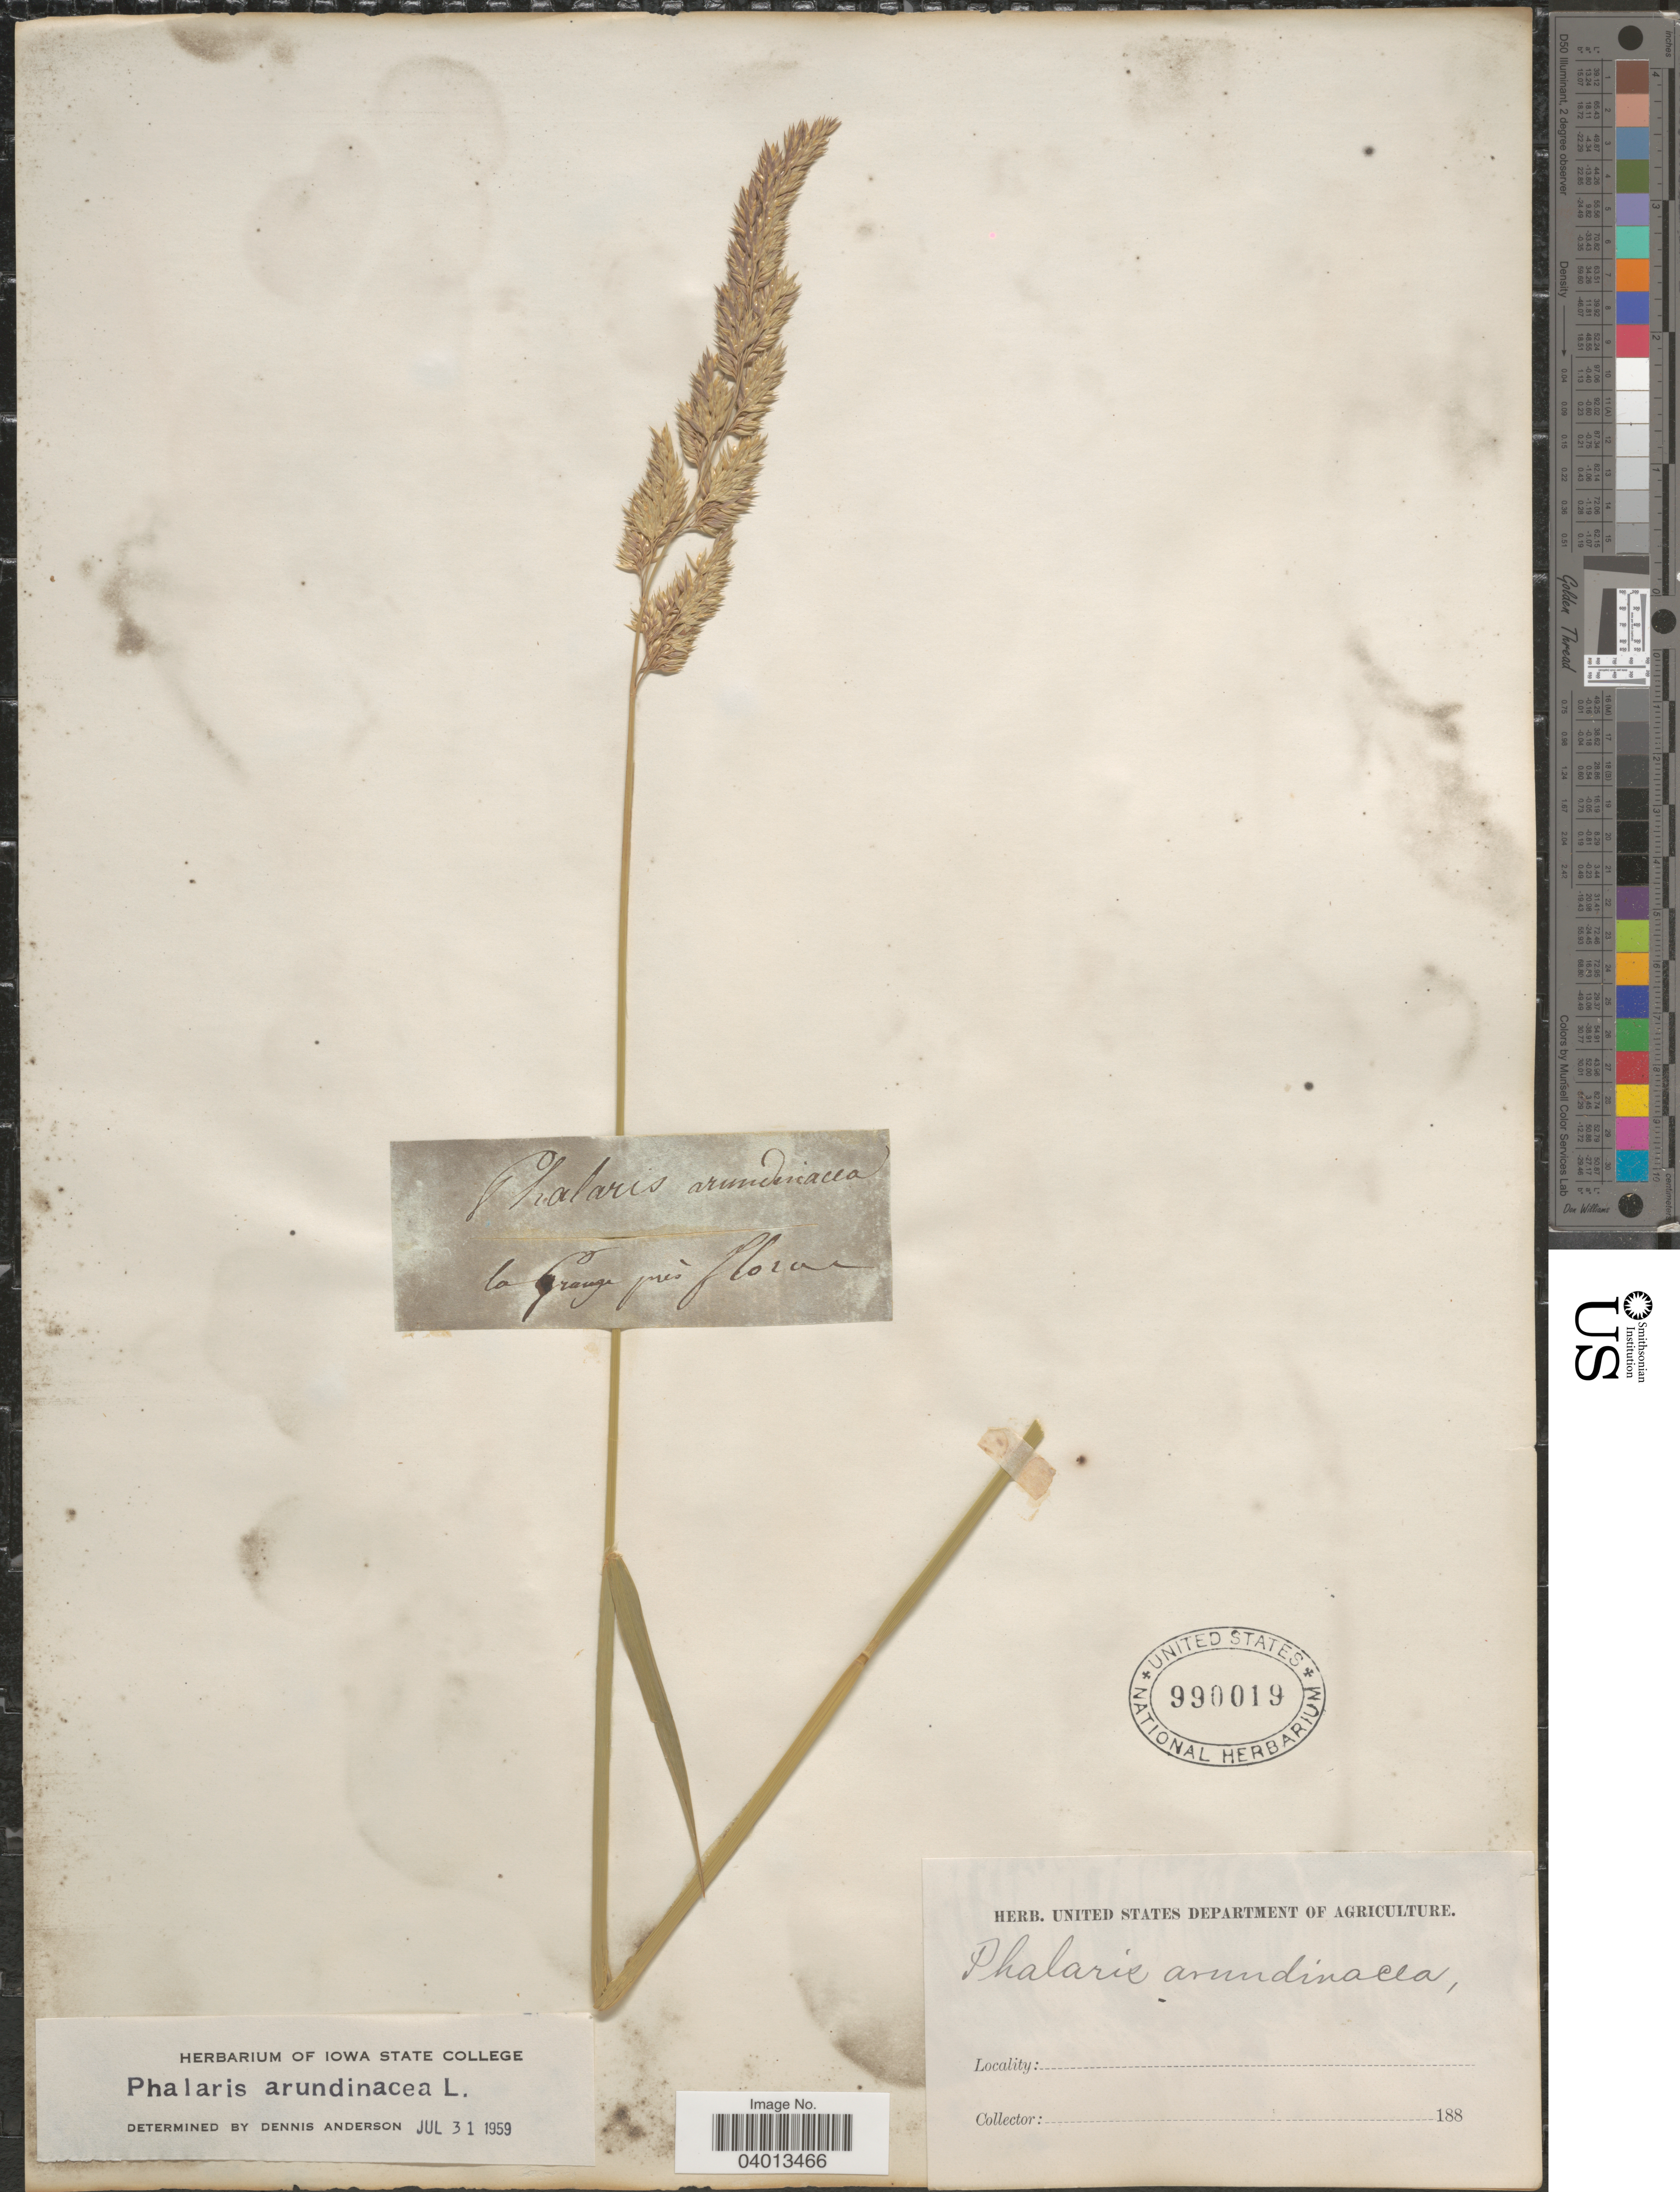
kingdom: Plantae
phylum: Tracheophyta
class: Liliopsida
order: Poales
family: Poaceae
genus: Phalaris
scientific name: Phalaris arundinacea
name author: L.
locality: La Granga près flora. [interpreted]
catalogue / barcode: US 990019